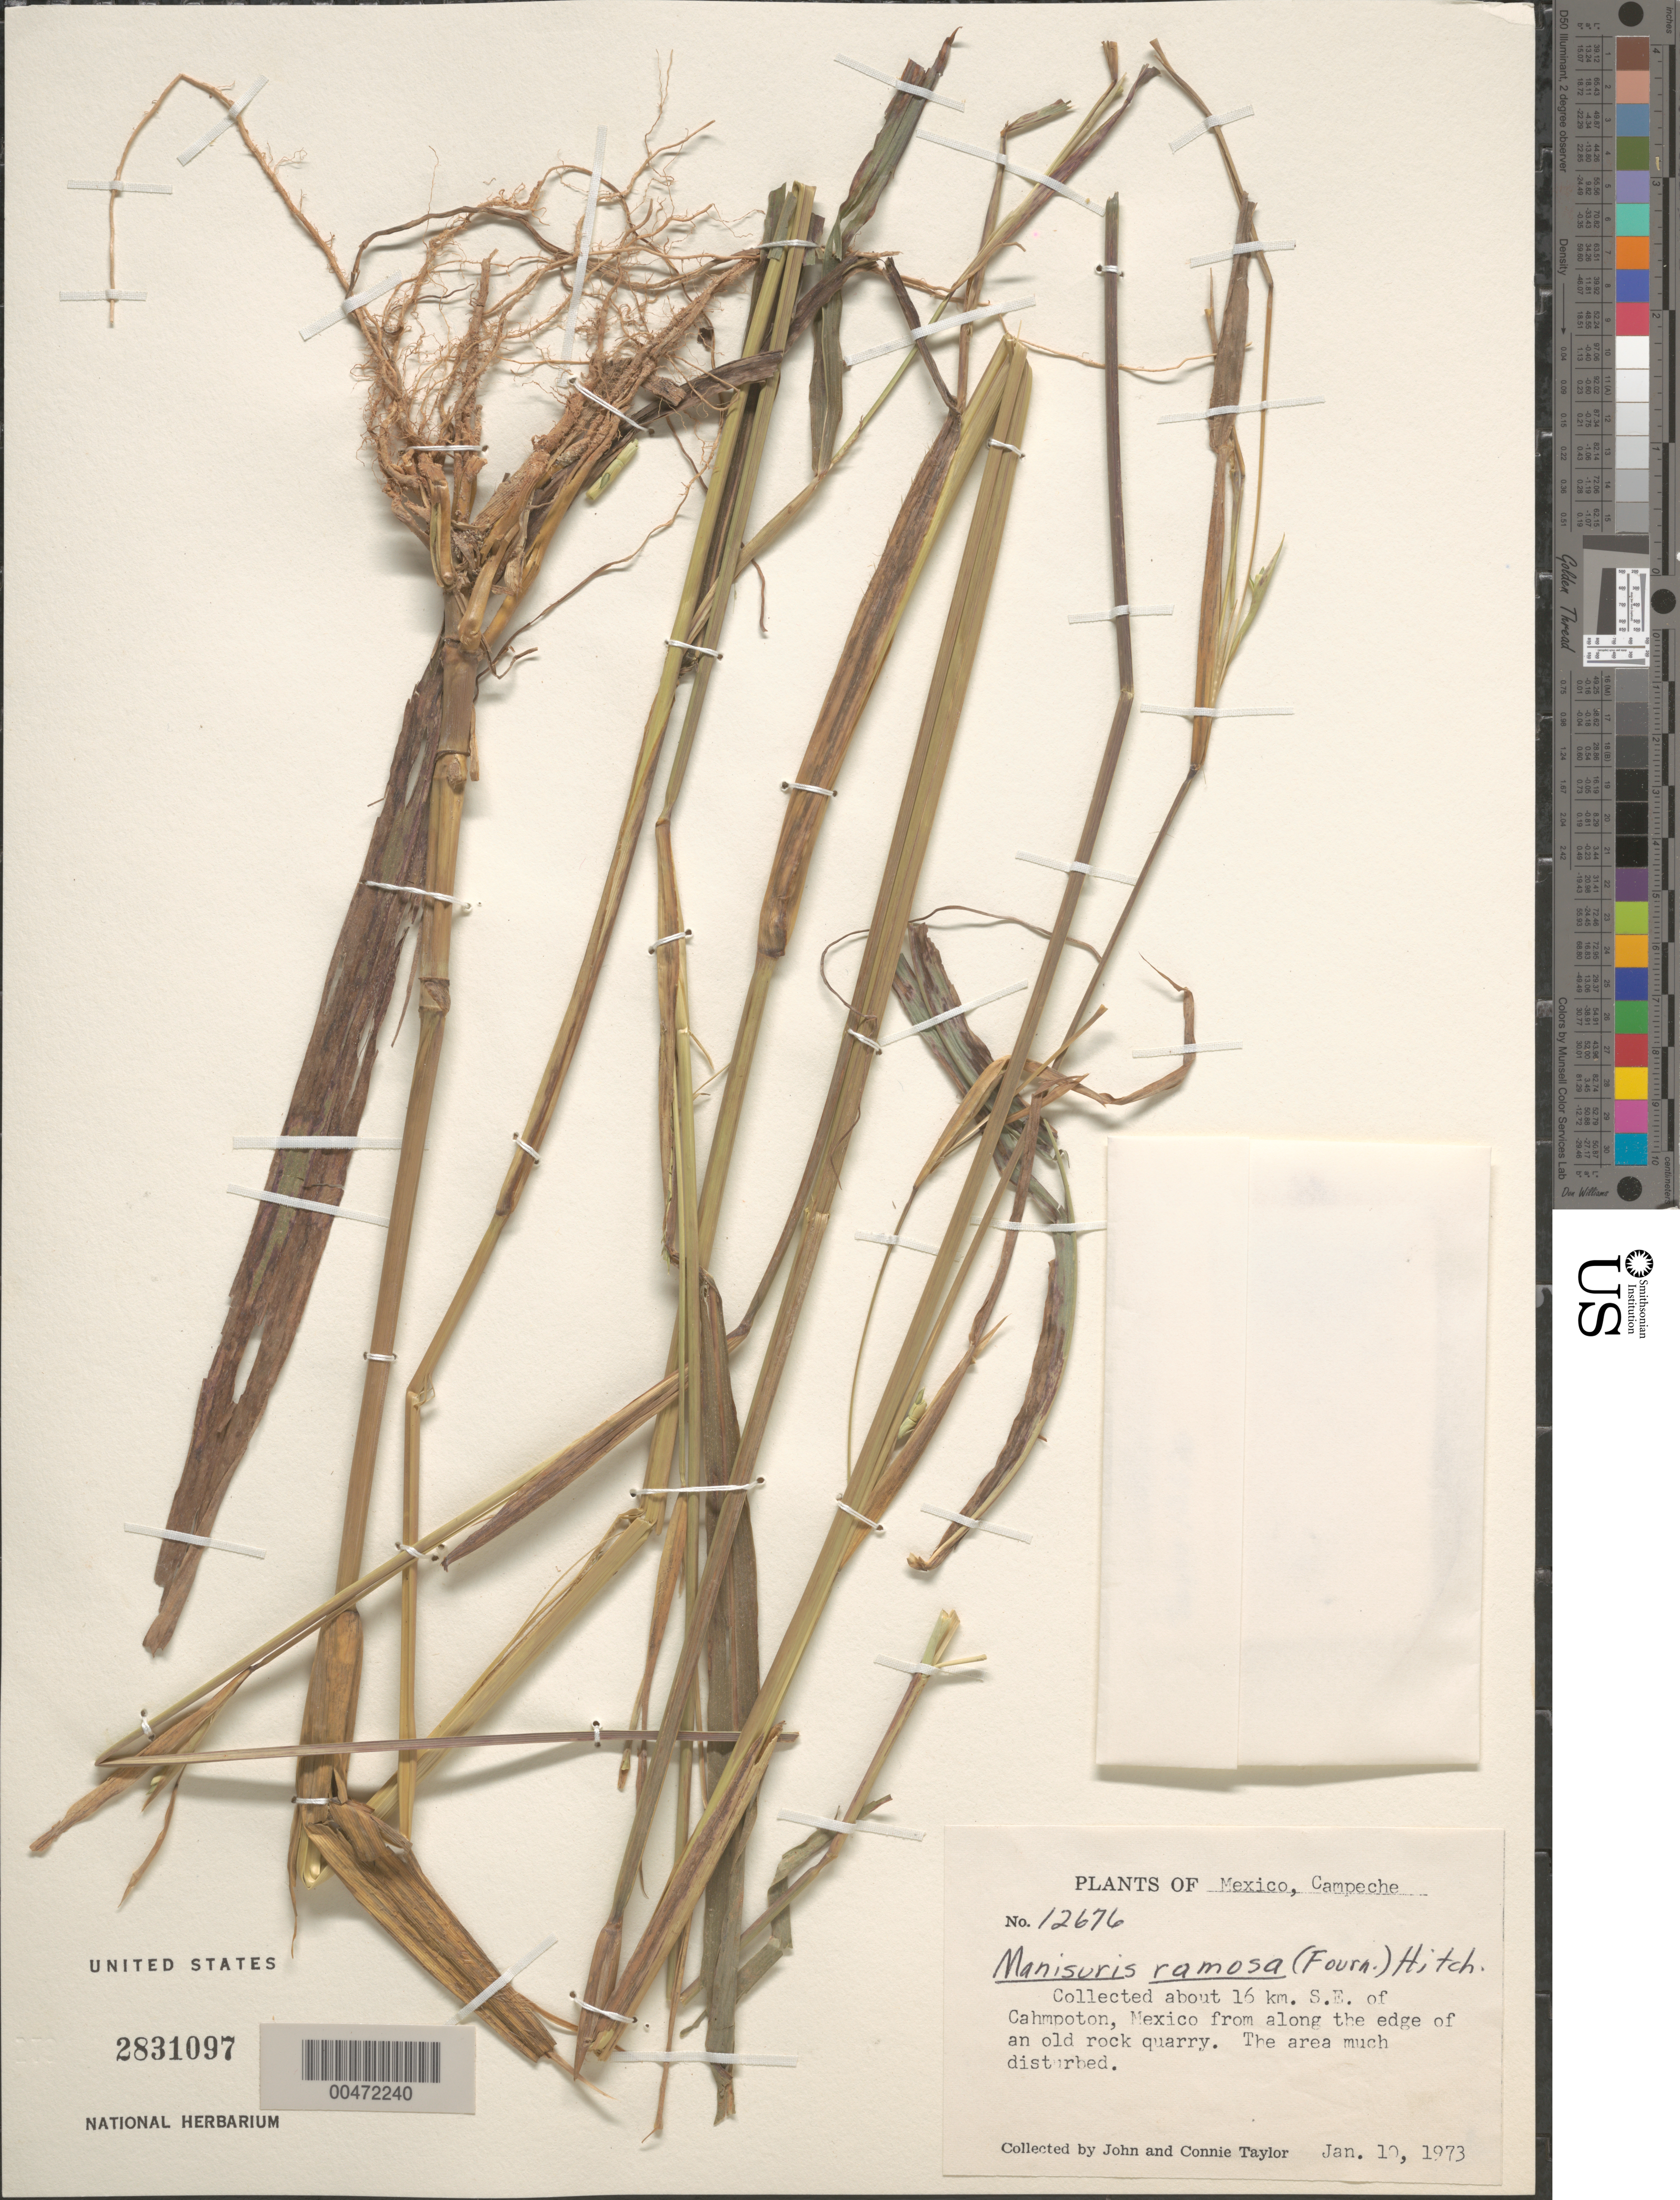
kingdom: Plantae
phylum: Tracheophyta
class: Liliopsida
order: Poales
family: Poaceae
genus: Mnesithea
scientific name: Mnesithea ramosa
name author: (E. Fourn.) de Koning & Sosef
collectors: J. Taylor & C. Taylor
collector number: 12676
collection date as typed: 10 Jan 1973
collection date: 1973-01-10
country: Mexico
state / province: Chiapas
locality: About 16 km SE of Cahmpoton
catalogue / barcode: US 2831097